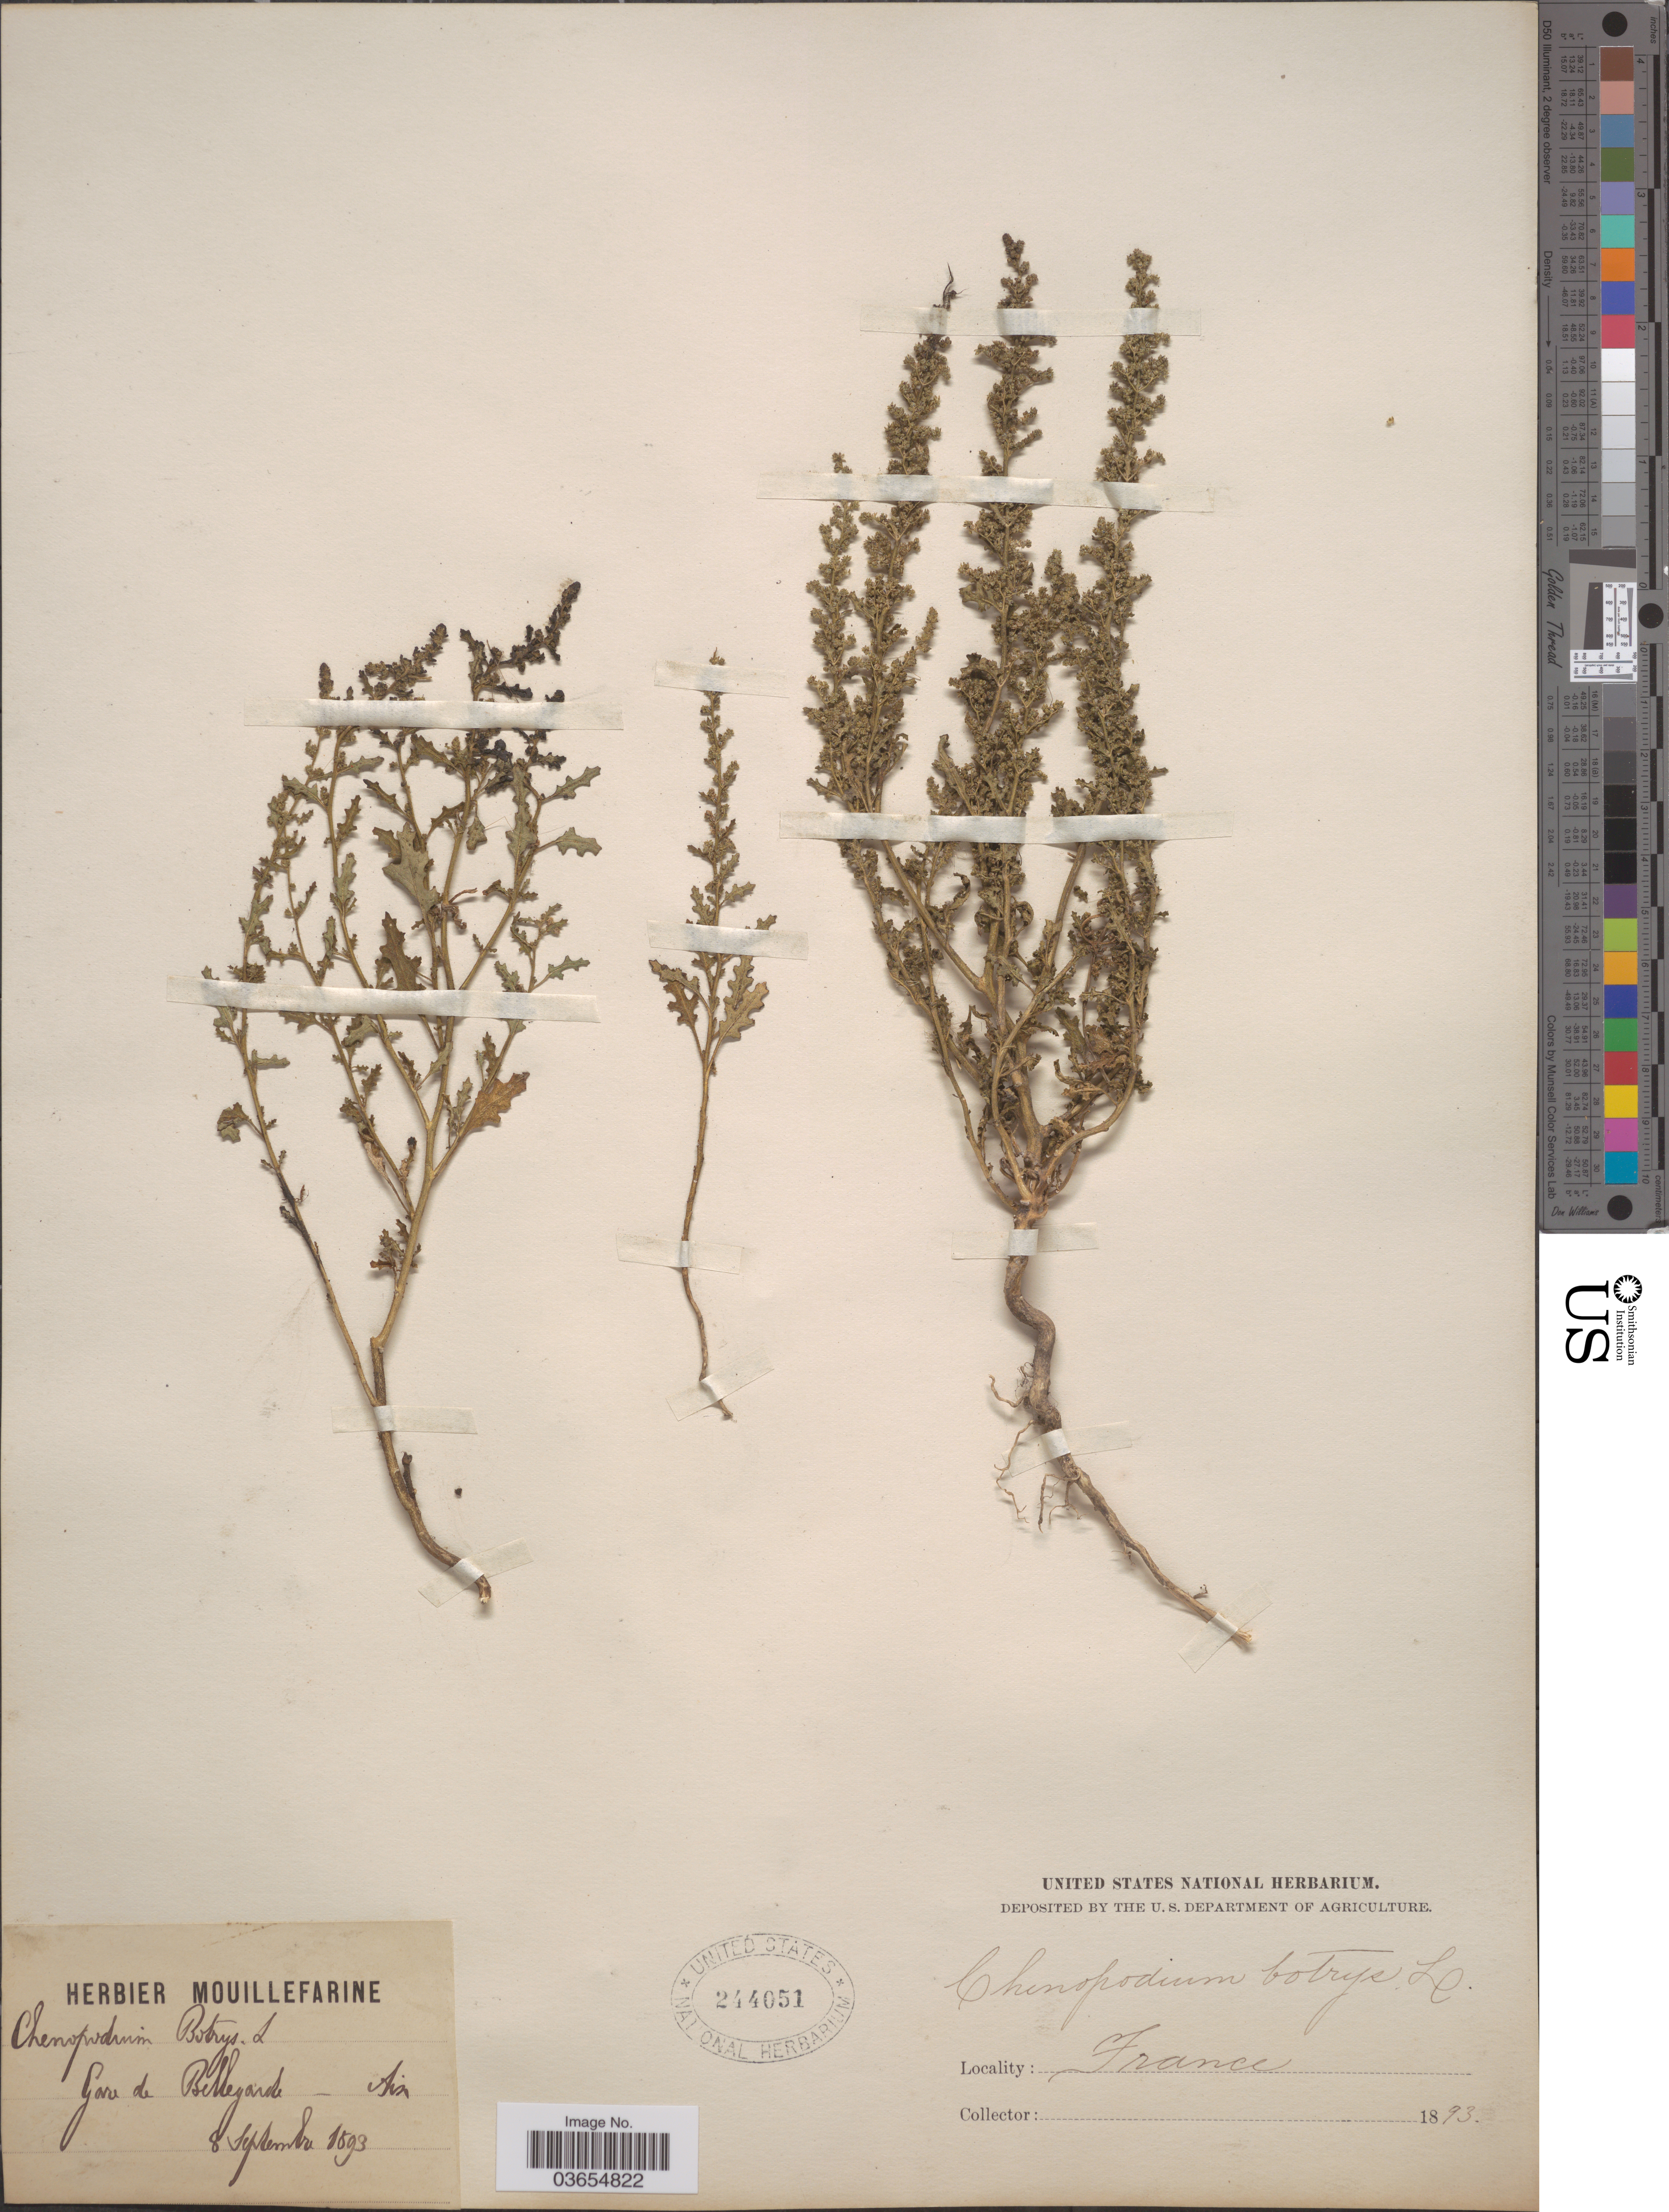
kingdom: Plantae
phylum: Tracheophyta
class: Magnoliopsida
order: Caryophyllales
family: Amaranthaceae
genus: Chenopodium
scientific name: Chenopodium botrys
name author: L.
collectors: ex herb. Mouillefarine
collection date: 1893-09-08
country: France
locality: Gare de Bellegarde - Ain.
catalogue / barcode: US 244051